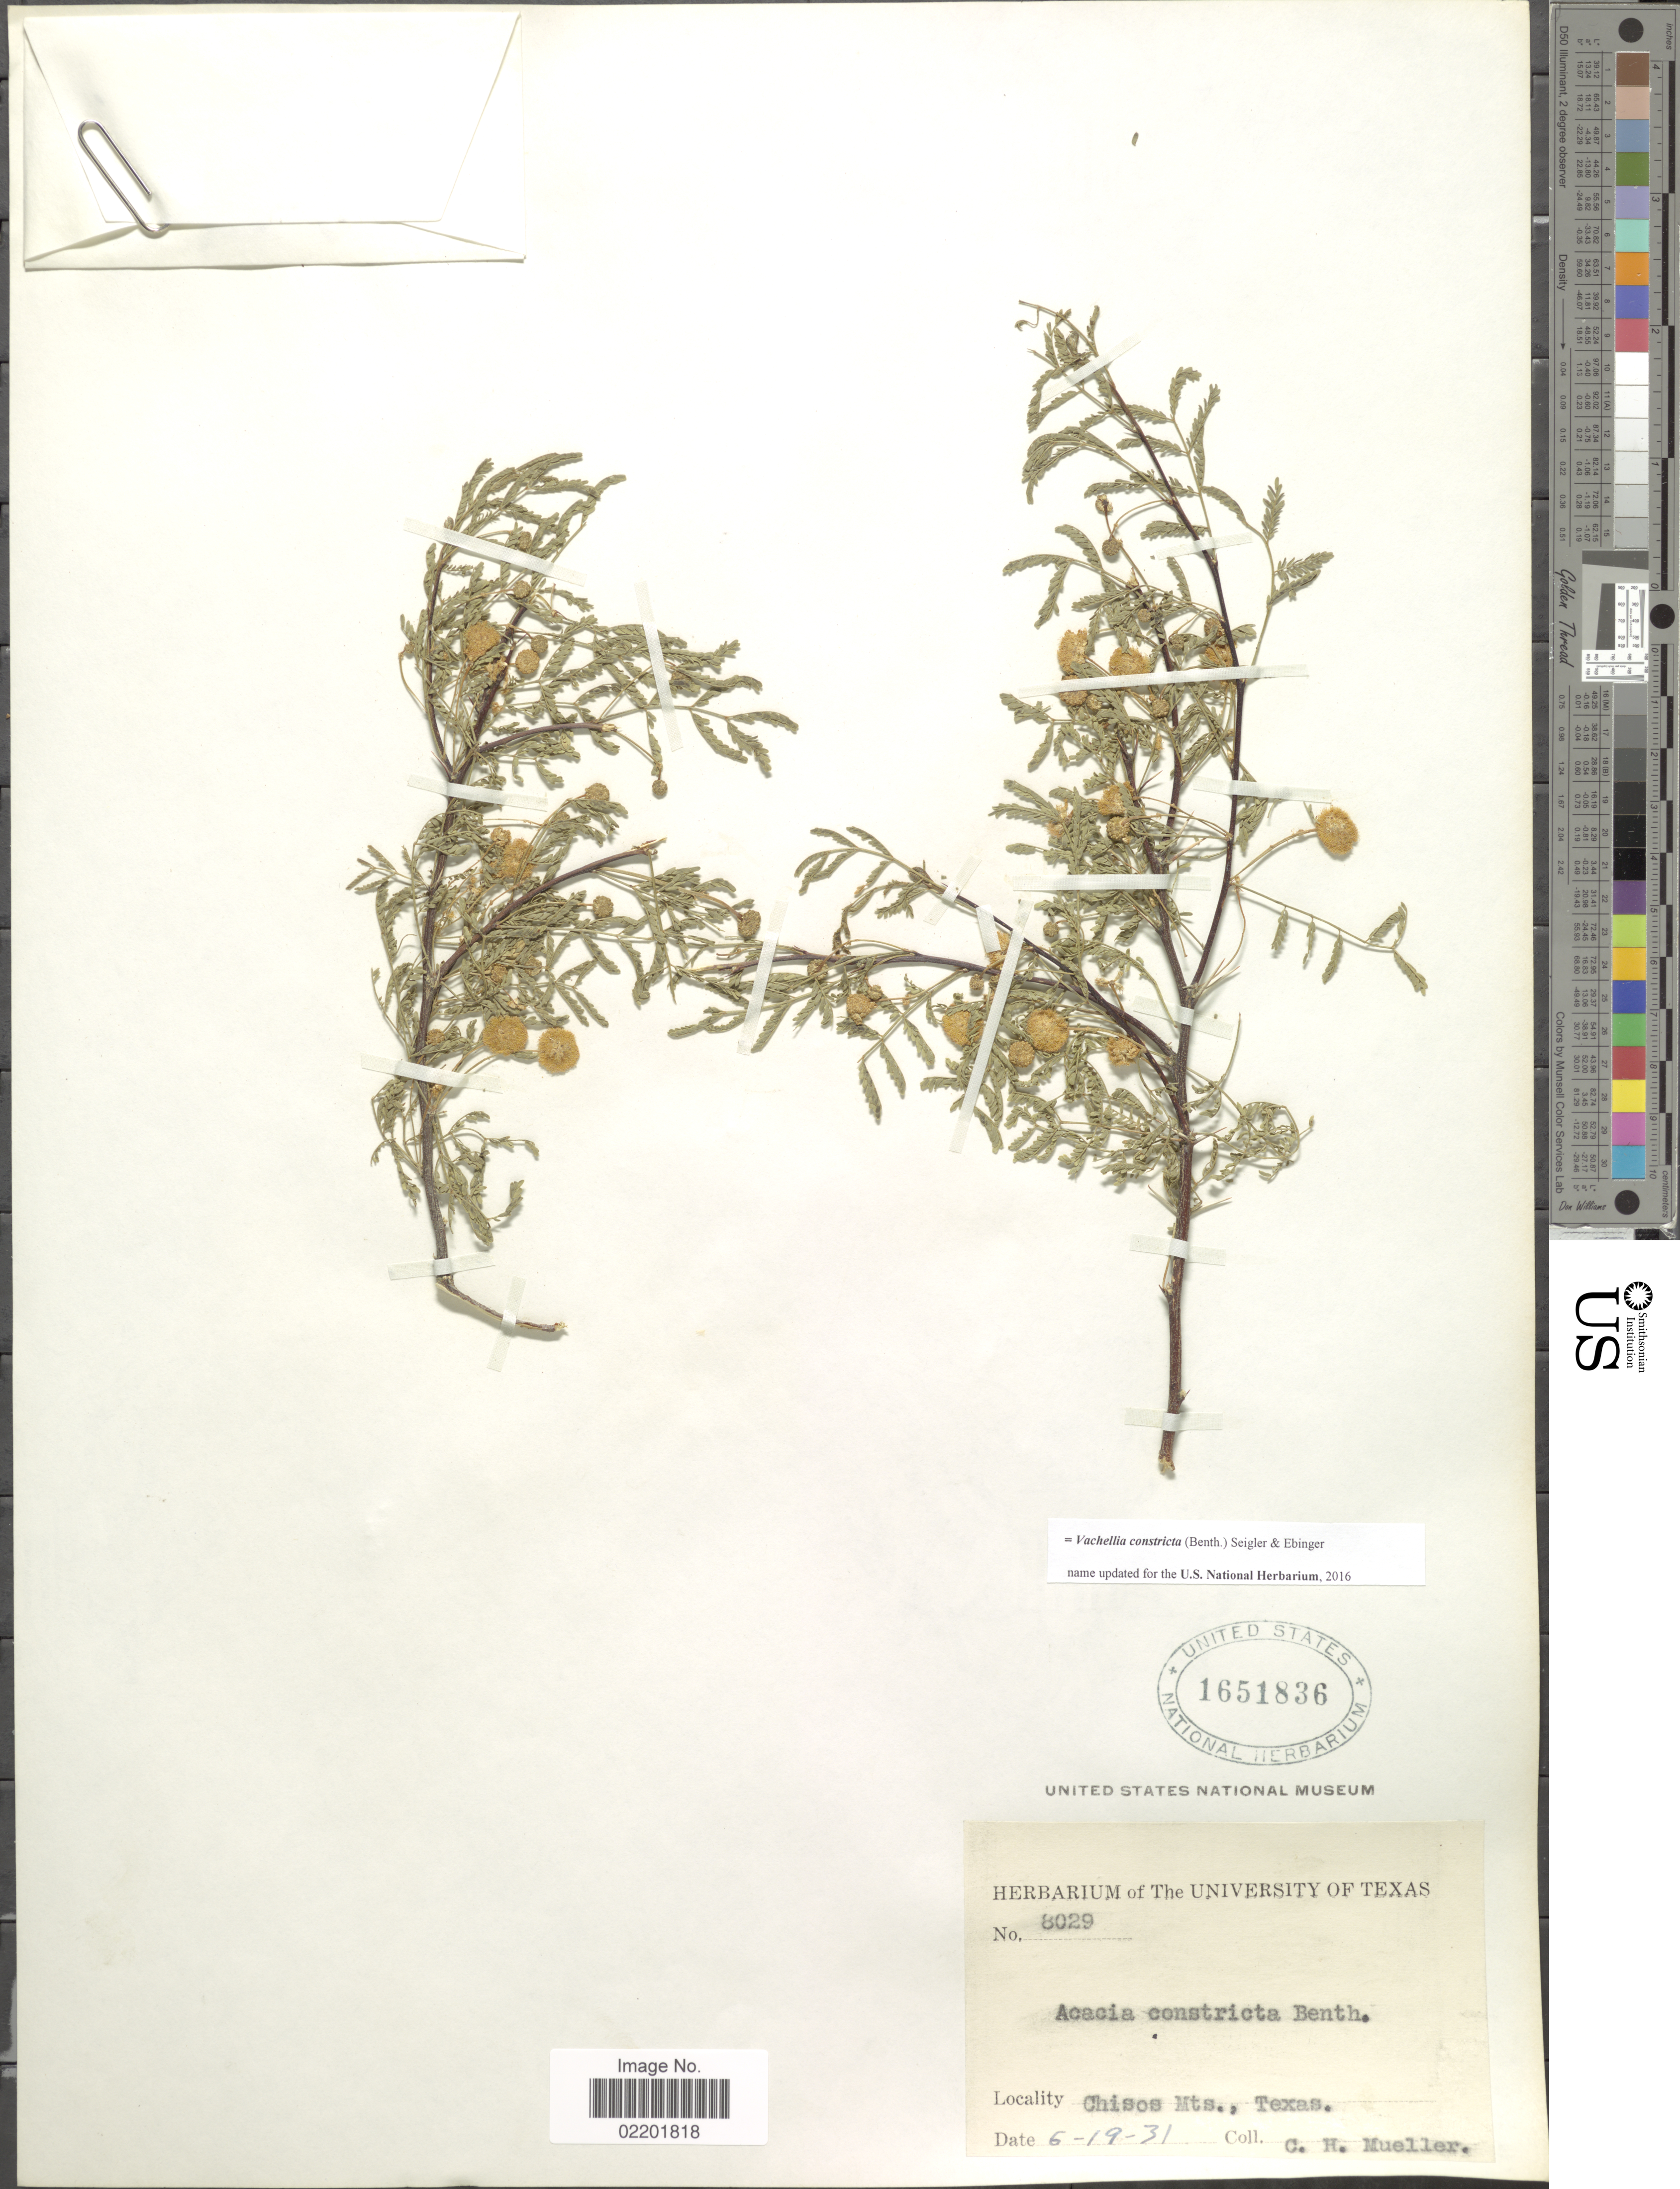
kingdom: Plantae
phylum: Tracheophyta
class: Magnoliopsida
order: Fabales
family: Fabaceae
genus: Vachellia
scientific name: Vachellia constricta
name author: (Benth.) Seigler & Ebinger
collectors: C. H. Mueller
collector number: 8029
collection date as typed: Transcribed d/m/y: 19/6/31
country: United States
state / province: Texas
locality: Chisos Mts.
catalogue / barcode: US 1651836